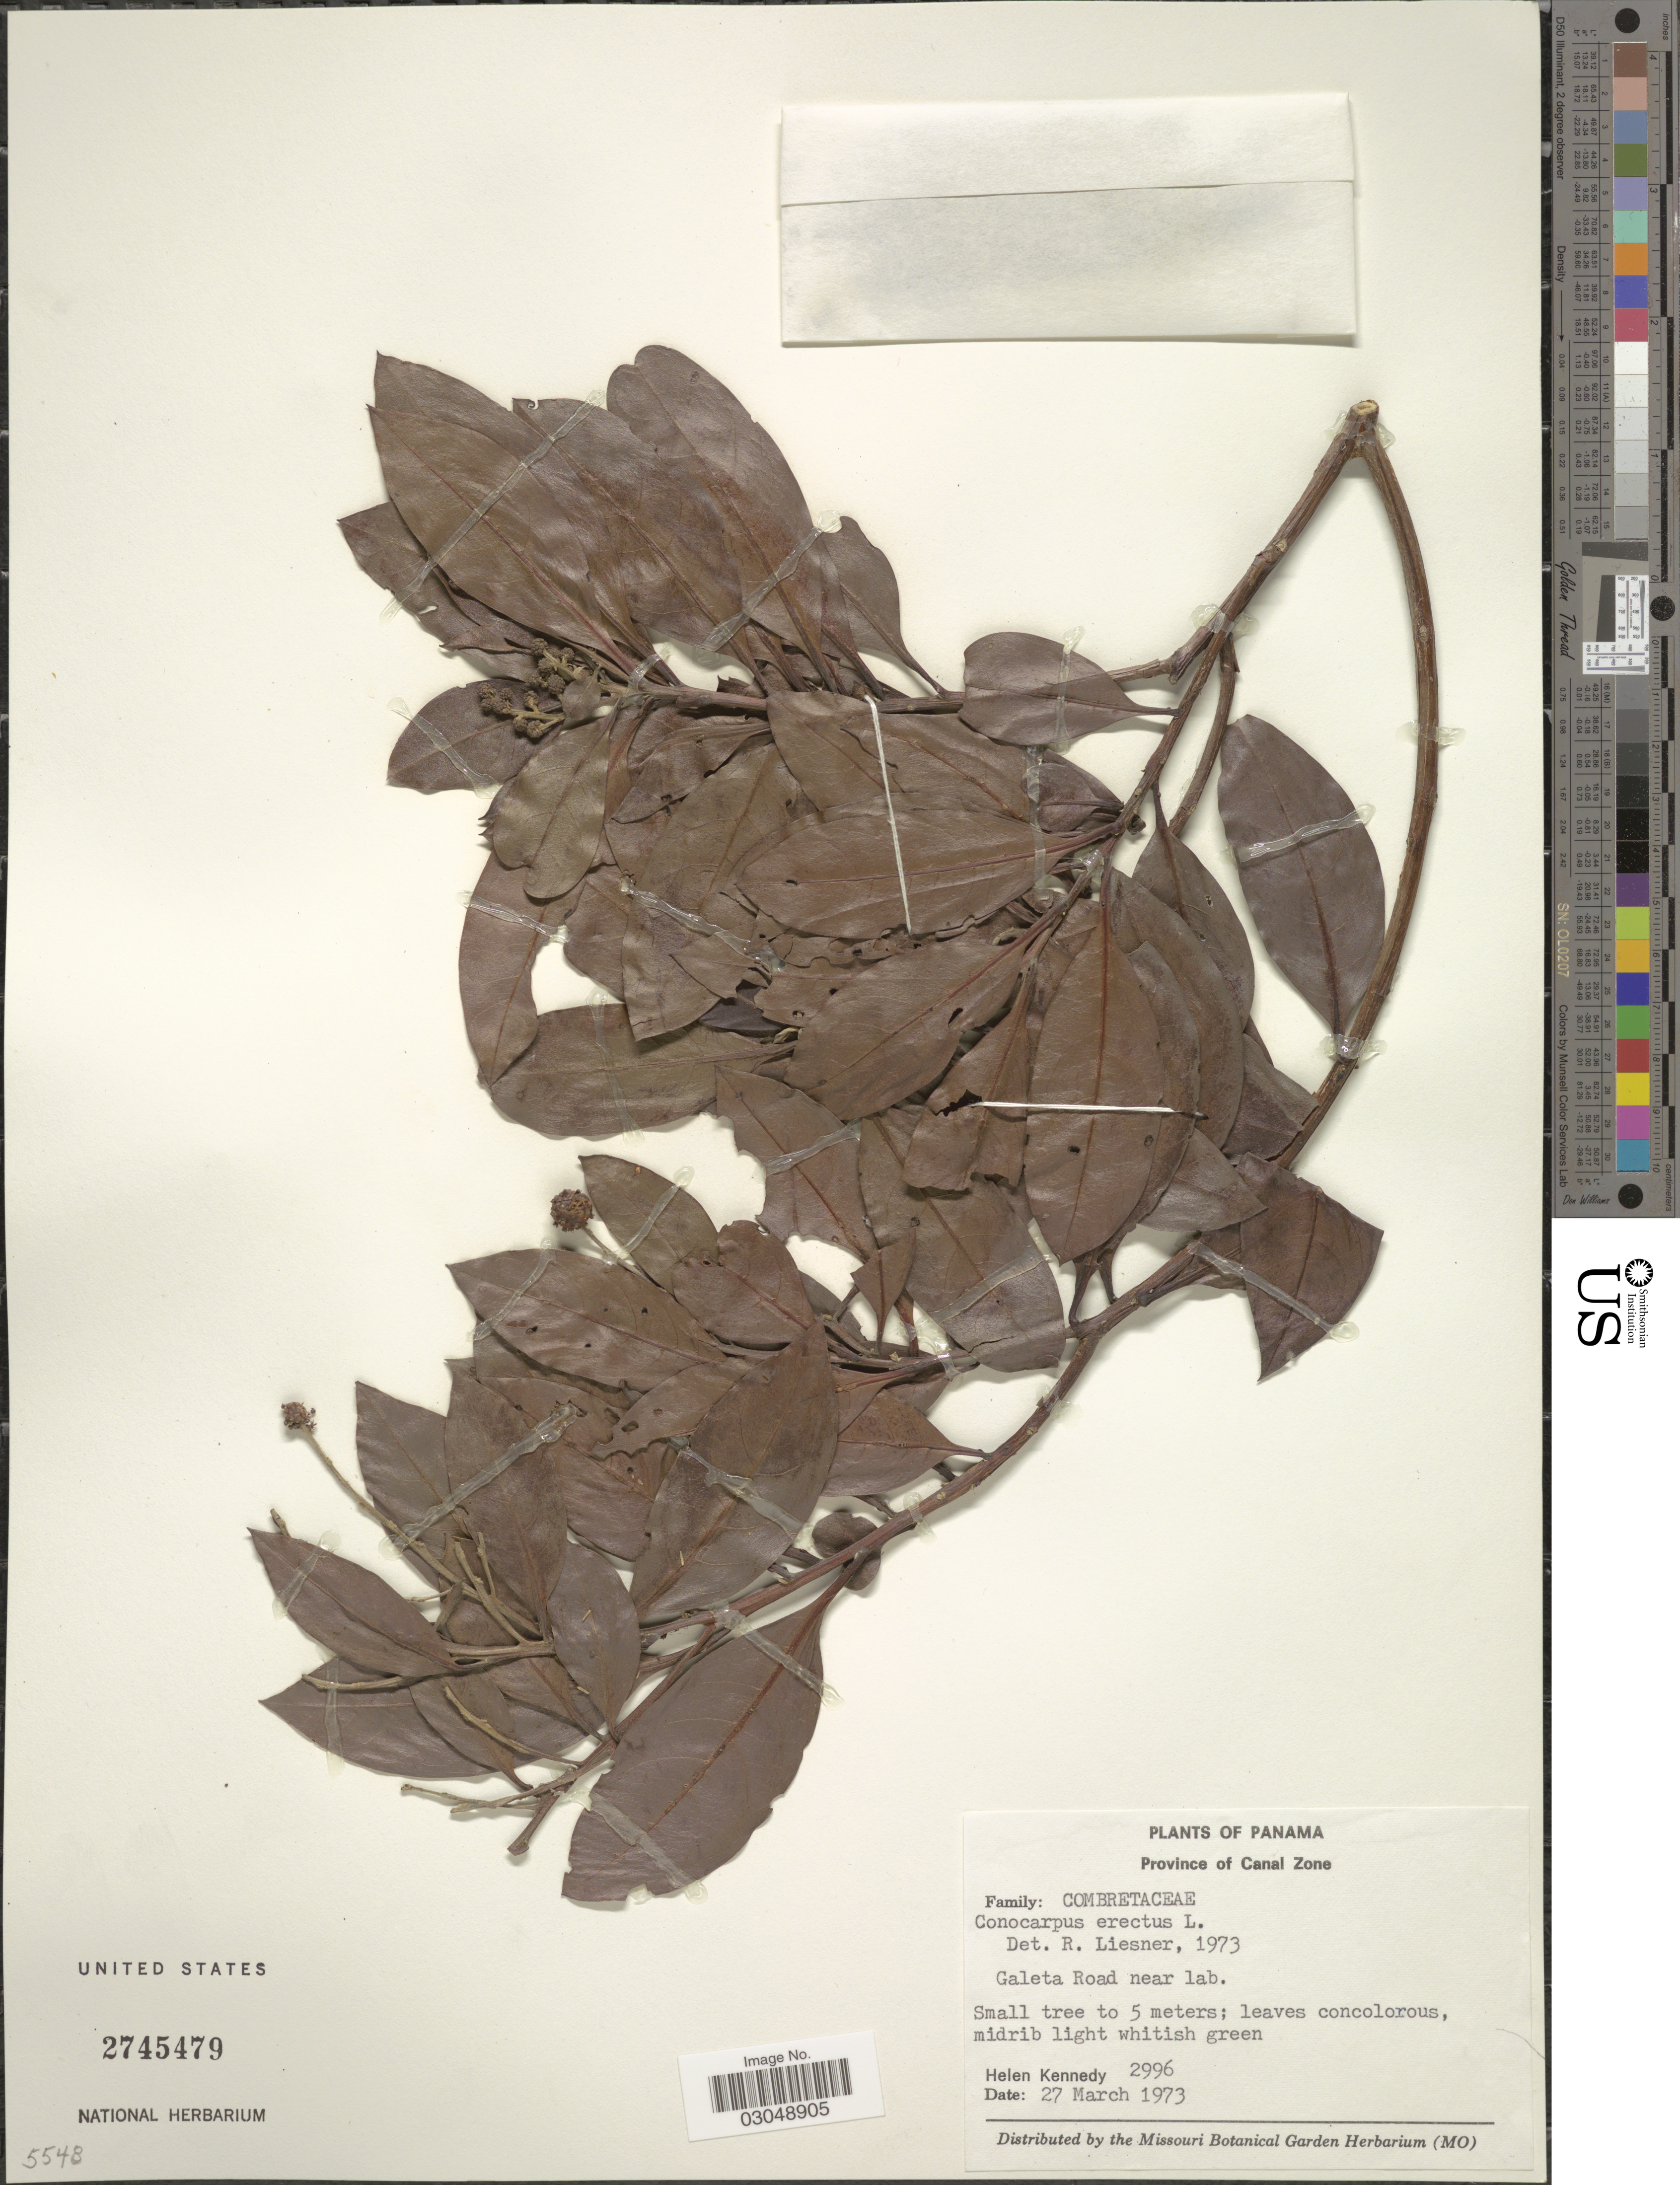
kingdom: Plantae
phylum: Tracheophyta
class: Magnoliopsida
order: Myrtales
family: Combretaceae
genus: Conocarpus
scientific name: Conocarpus erectus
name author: L.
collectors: H. Kennedy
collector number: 2996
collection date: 1973-03-27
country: Panama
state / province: Colón / Panamá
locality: Province of Canal Zone. Galeta Road near lab.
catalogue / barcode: US 2745479